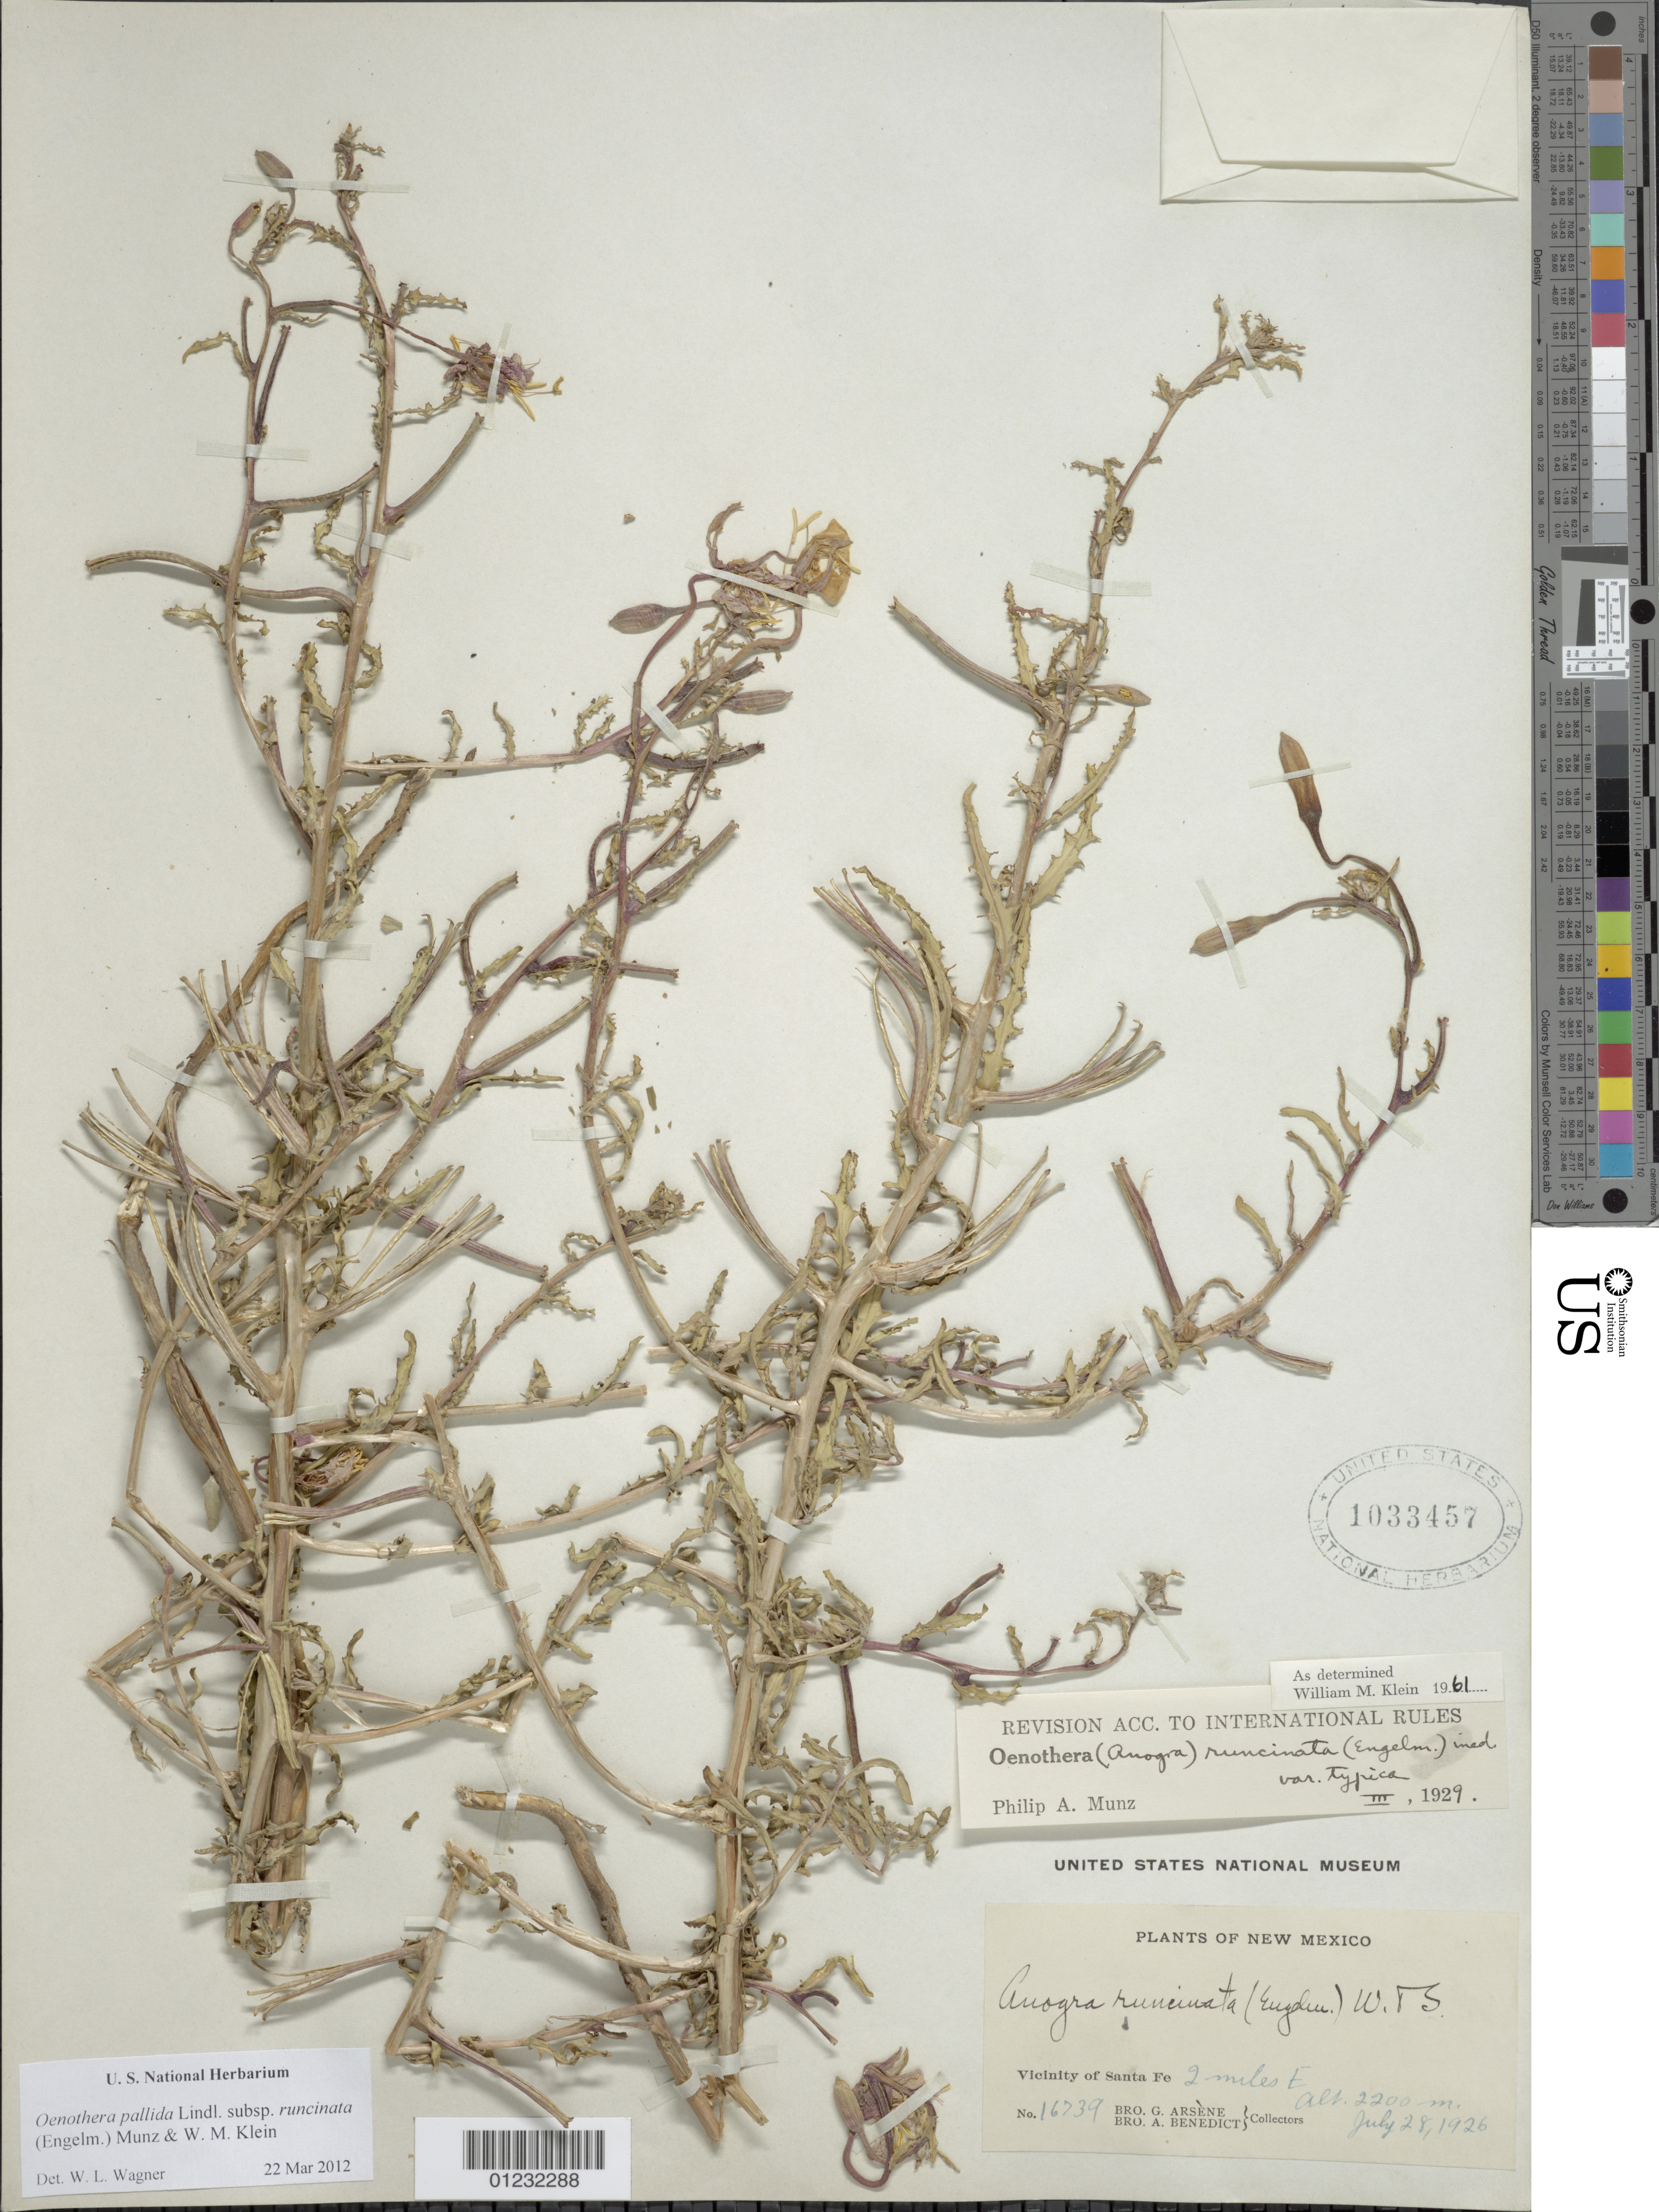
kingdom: Plantae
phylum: Tracheophyta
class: Magnoliopsida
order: Myrtales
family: Onagraceae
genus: Oenothera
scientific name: Oenothera pallida subsp. runcinata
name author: (Engelm.) Munz & W.M. Klein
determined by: Wagner, W. L., (BOT), Smithsonian Institution - National Museum of Natural History (UNITED STATES)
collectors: Bro. G. Arsène & Bro. Benedict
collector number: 16739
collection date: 1926-07-28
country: United States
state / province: New Mexico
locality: Vicinity of Santa Fe, 2 miles East.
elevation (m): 2200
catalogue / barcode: US 1033457